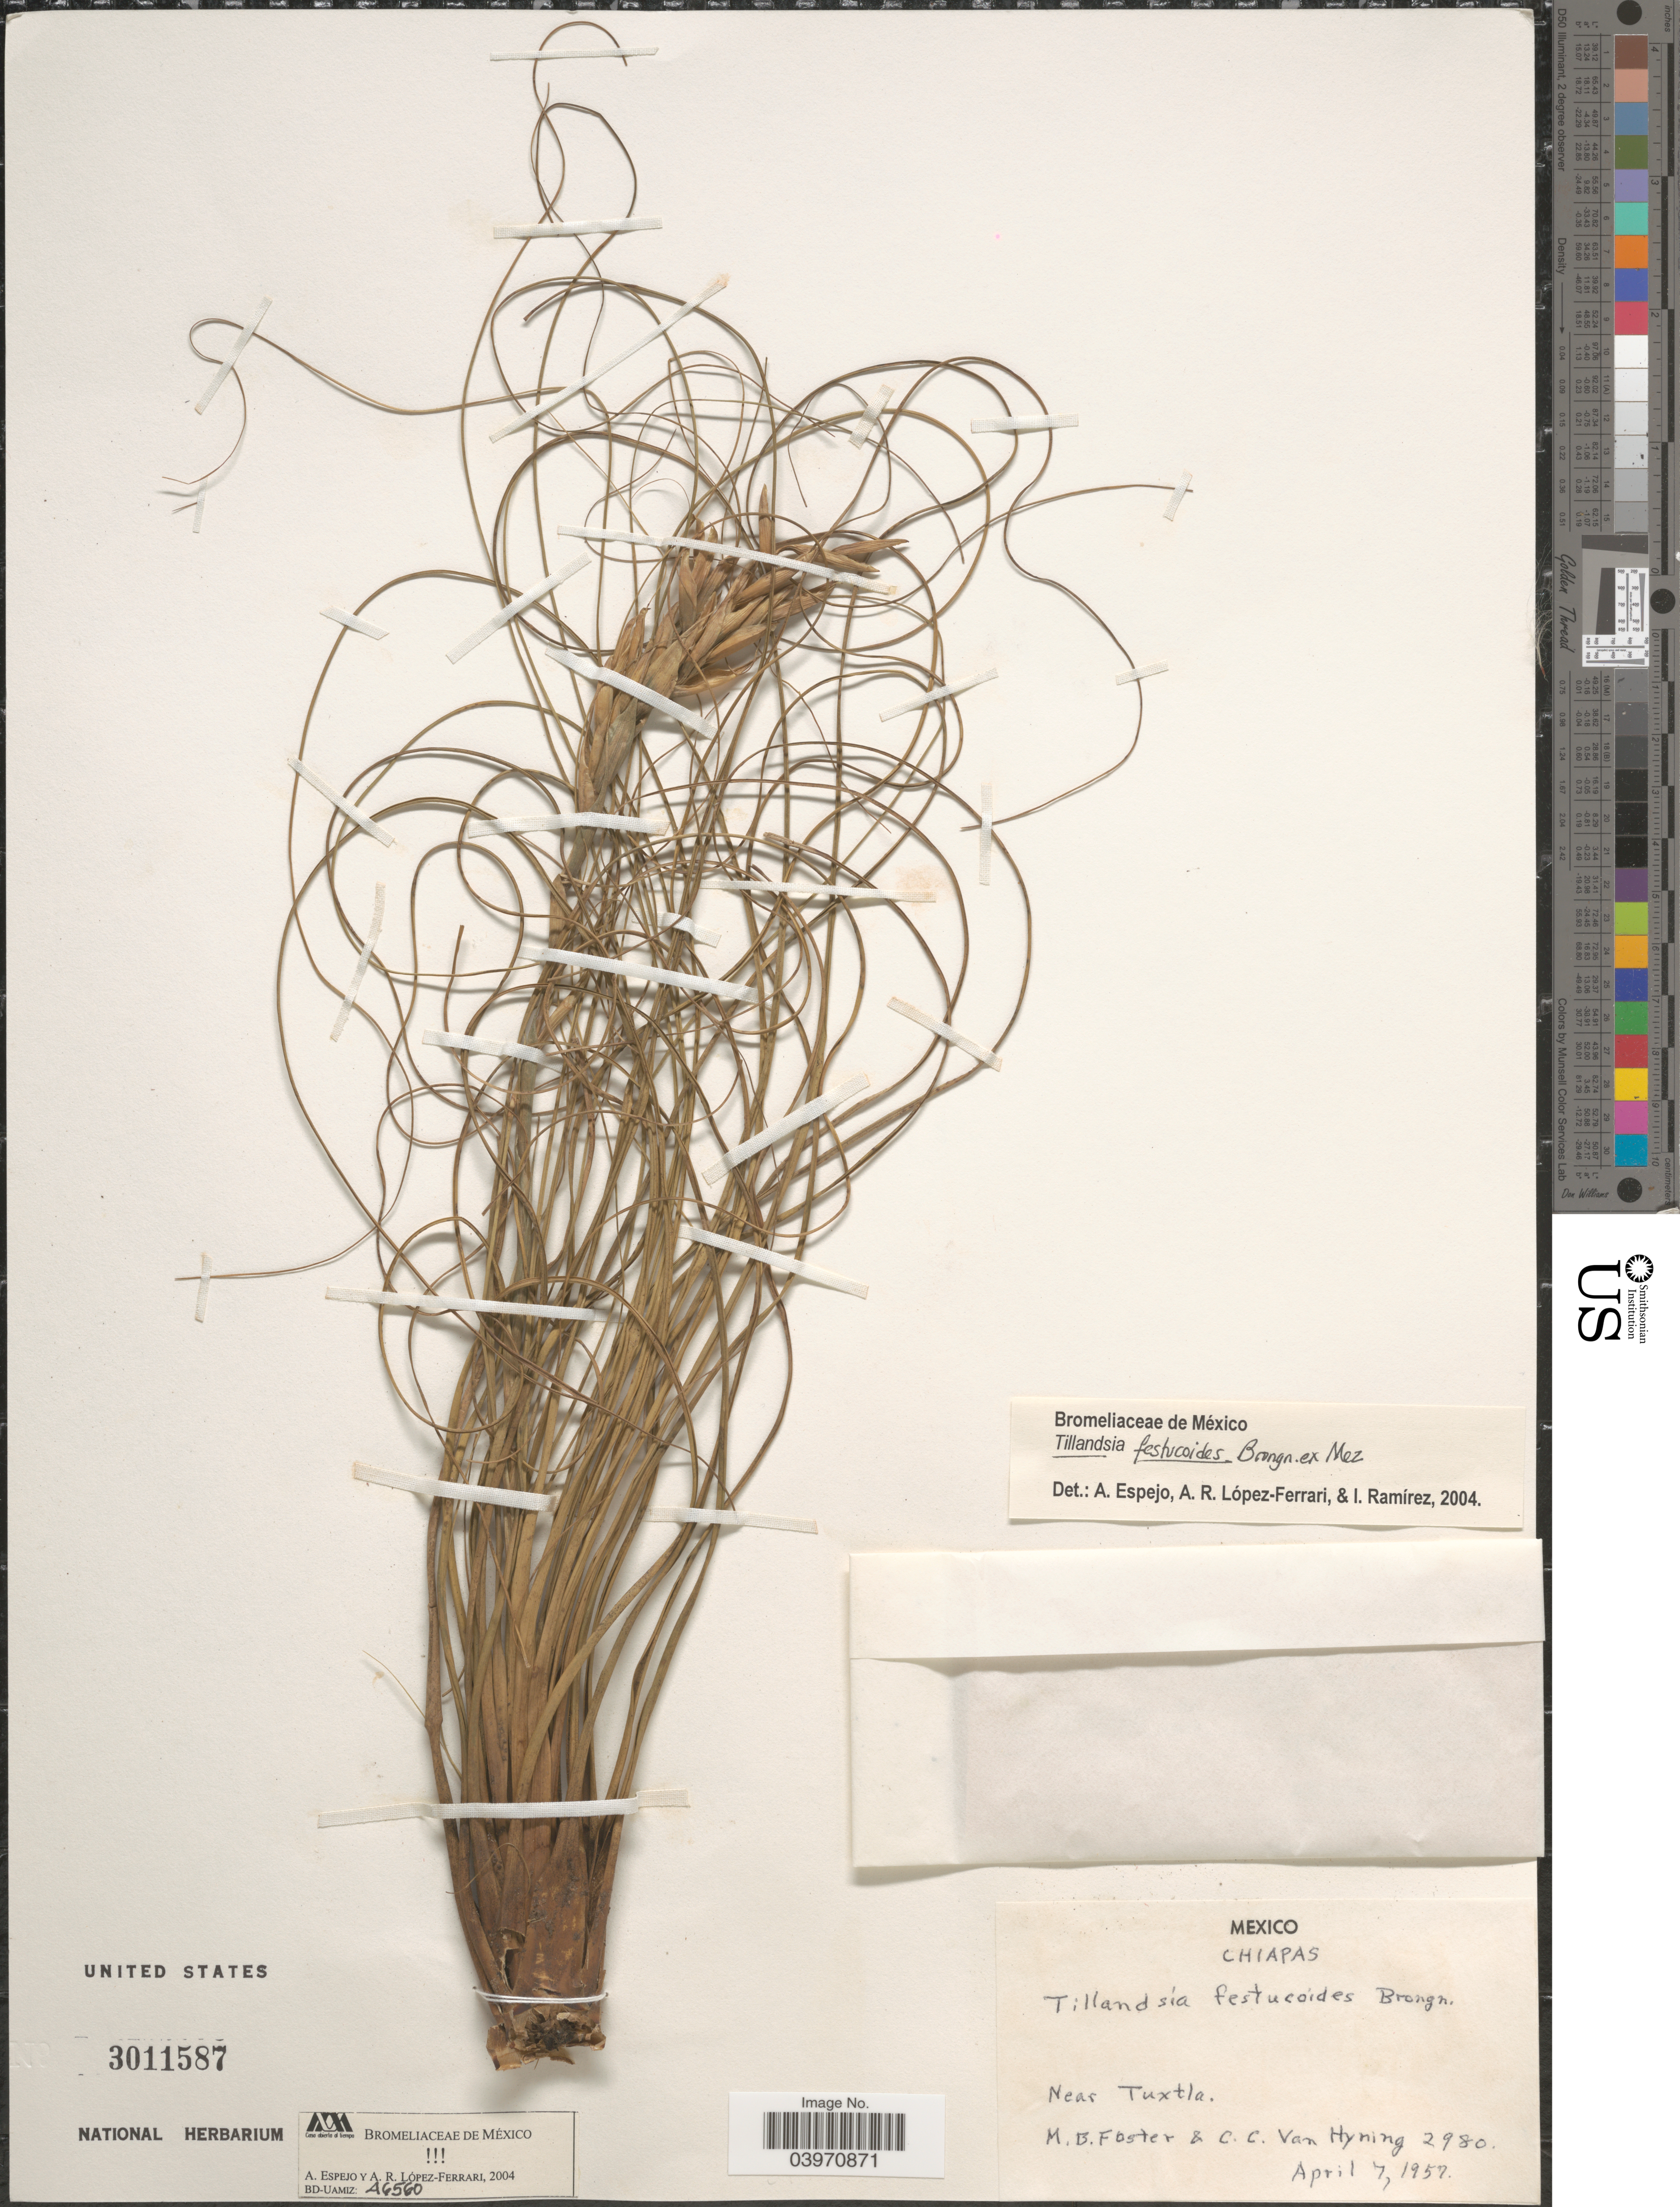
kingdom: Plantae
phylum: Tracheophyta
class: Liliopsida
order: Poales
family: Bromeliaceae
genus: Tillandsia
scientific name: Tillandsia festucoides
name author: Brongn. ex Mez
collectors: M. B. Foster & O. Van Hyning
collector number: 2980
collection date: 1957-04-07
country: Mexico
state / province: Chiapas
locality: Near Tuxtla.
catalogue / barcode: US 3011587